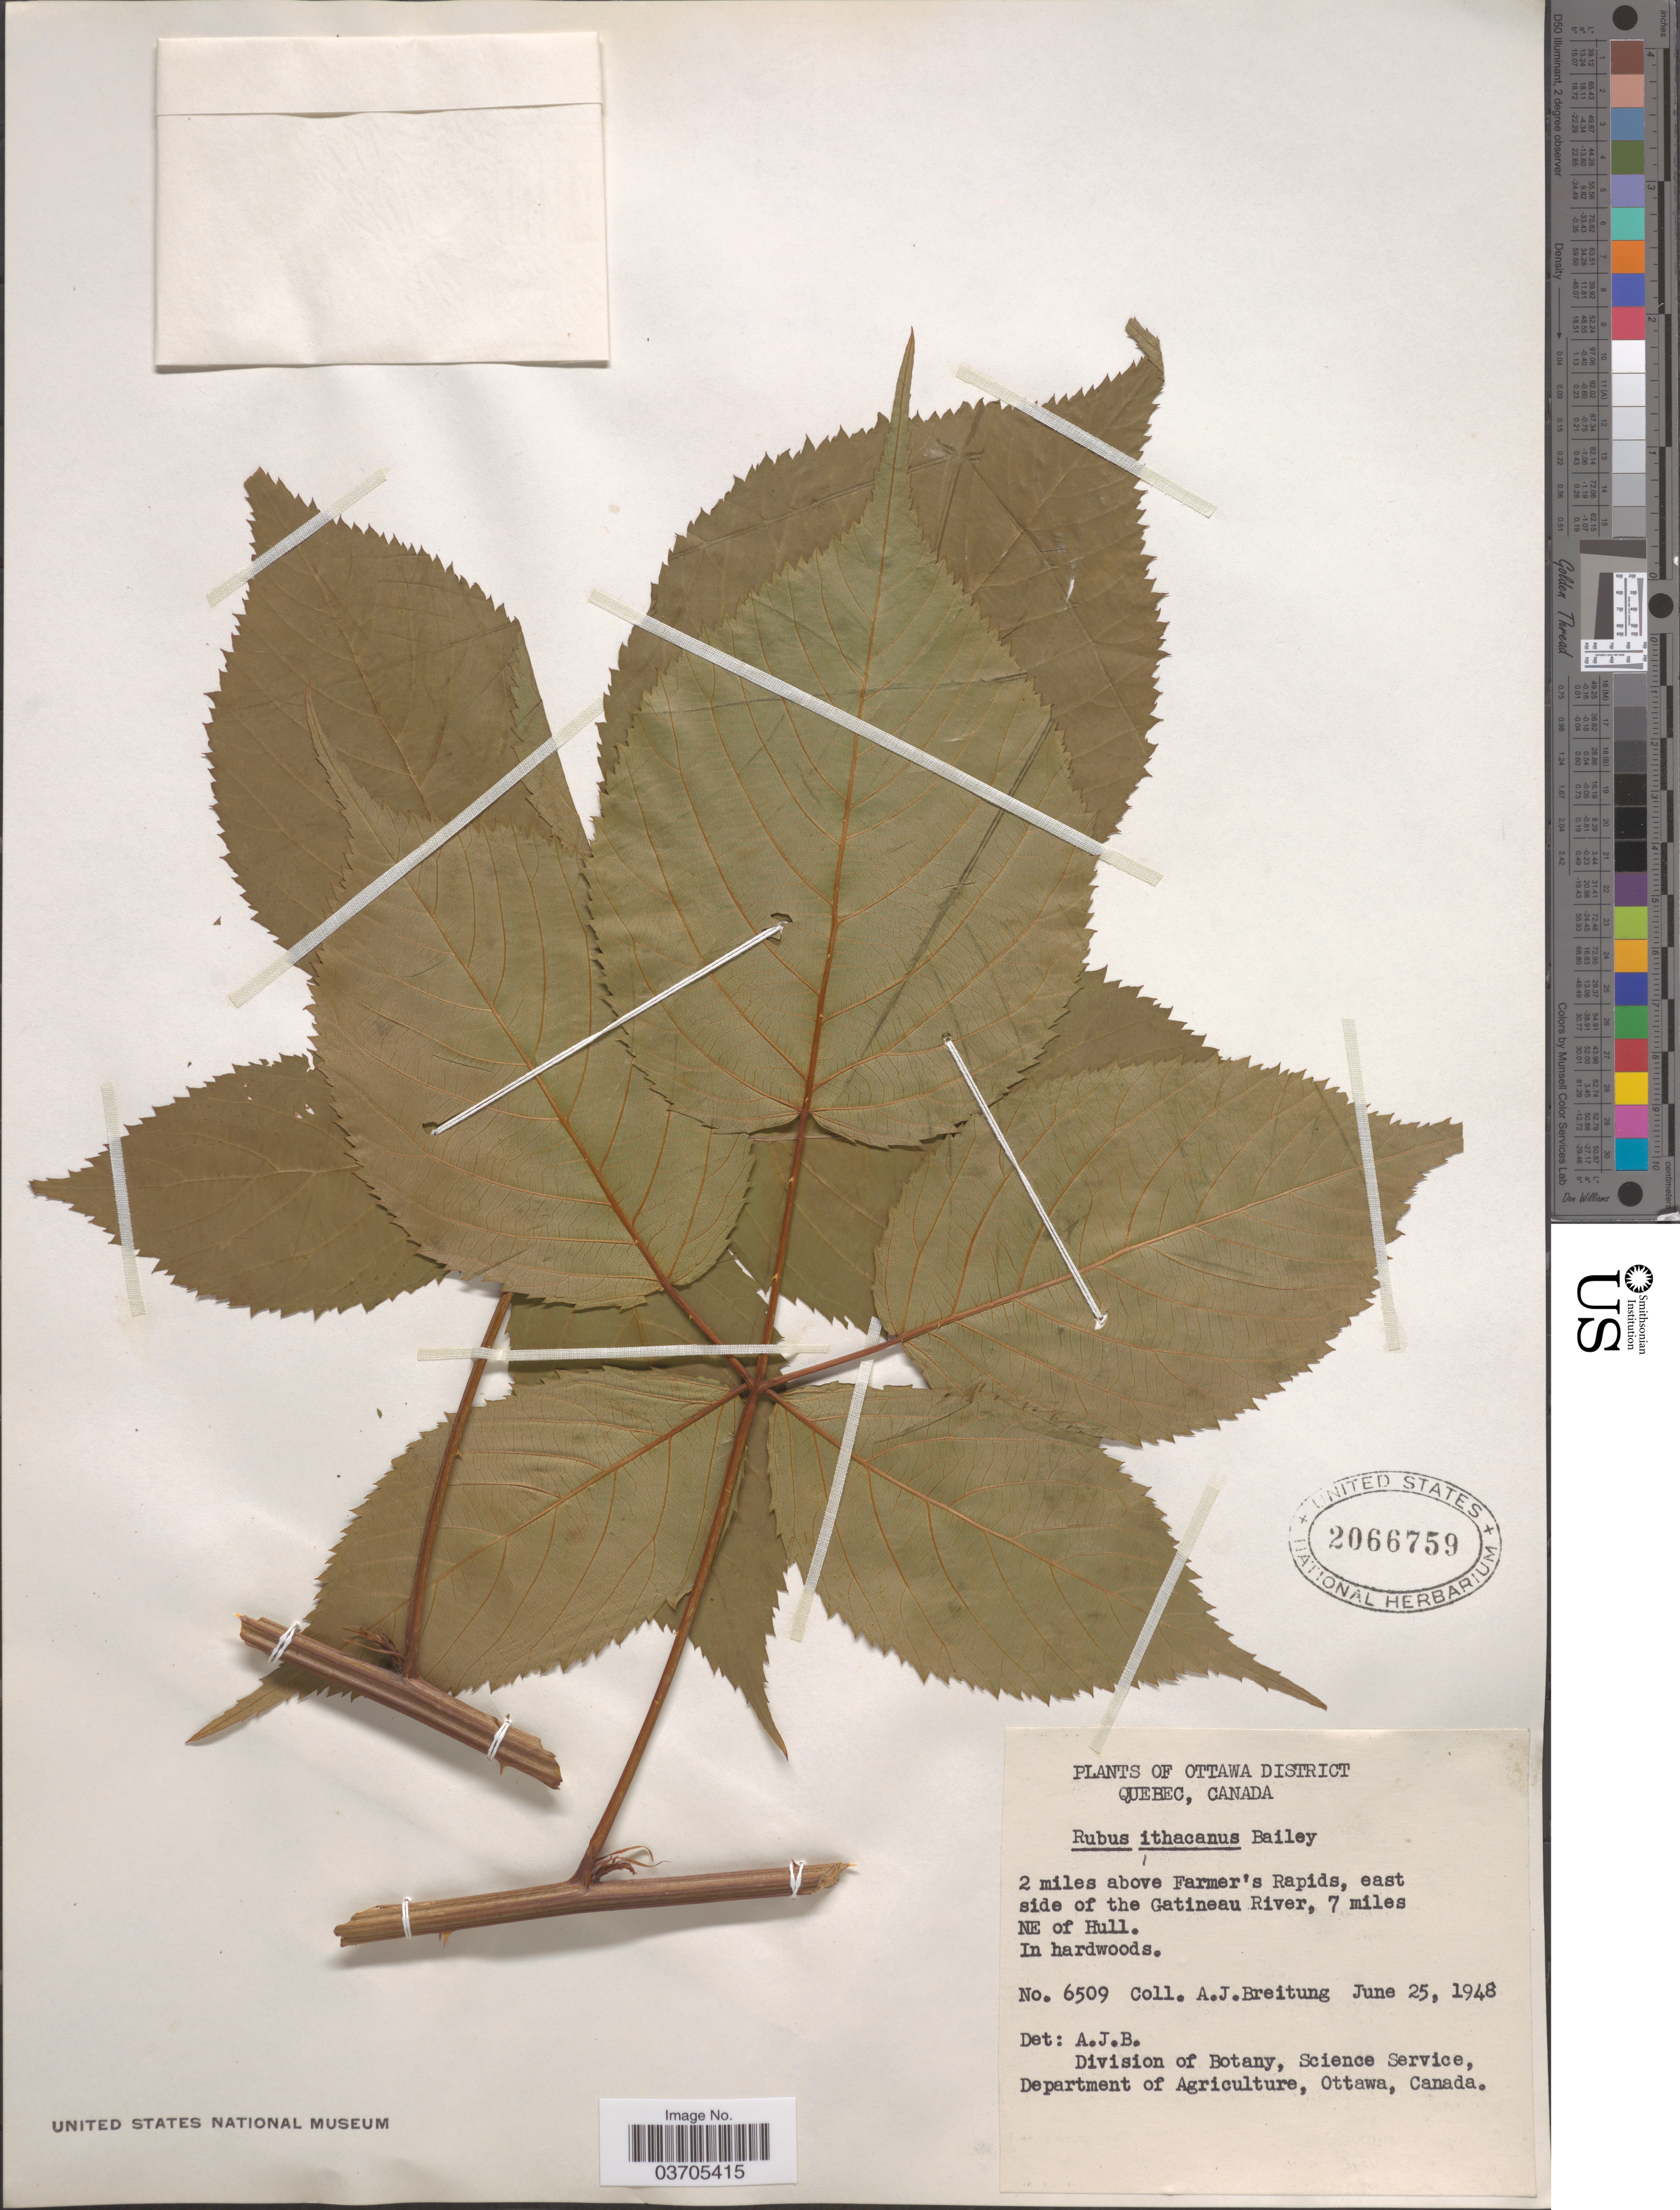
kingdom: Plantae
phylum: Tracheophyta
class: Magnoliopsida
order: Rosales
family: Rosaceae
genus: Rubus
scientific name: Rubus ithacanus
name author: L.H. Bailey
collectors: A. Breitung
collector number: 6509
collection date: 1948-06-25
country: Canada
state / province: Quebec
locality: Ottawa District. 2 miles above Farmer's Rapids, east side of the Gatineau River, 7 miles NE of Hull.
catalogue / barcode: US 2066759